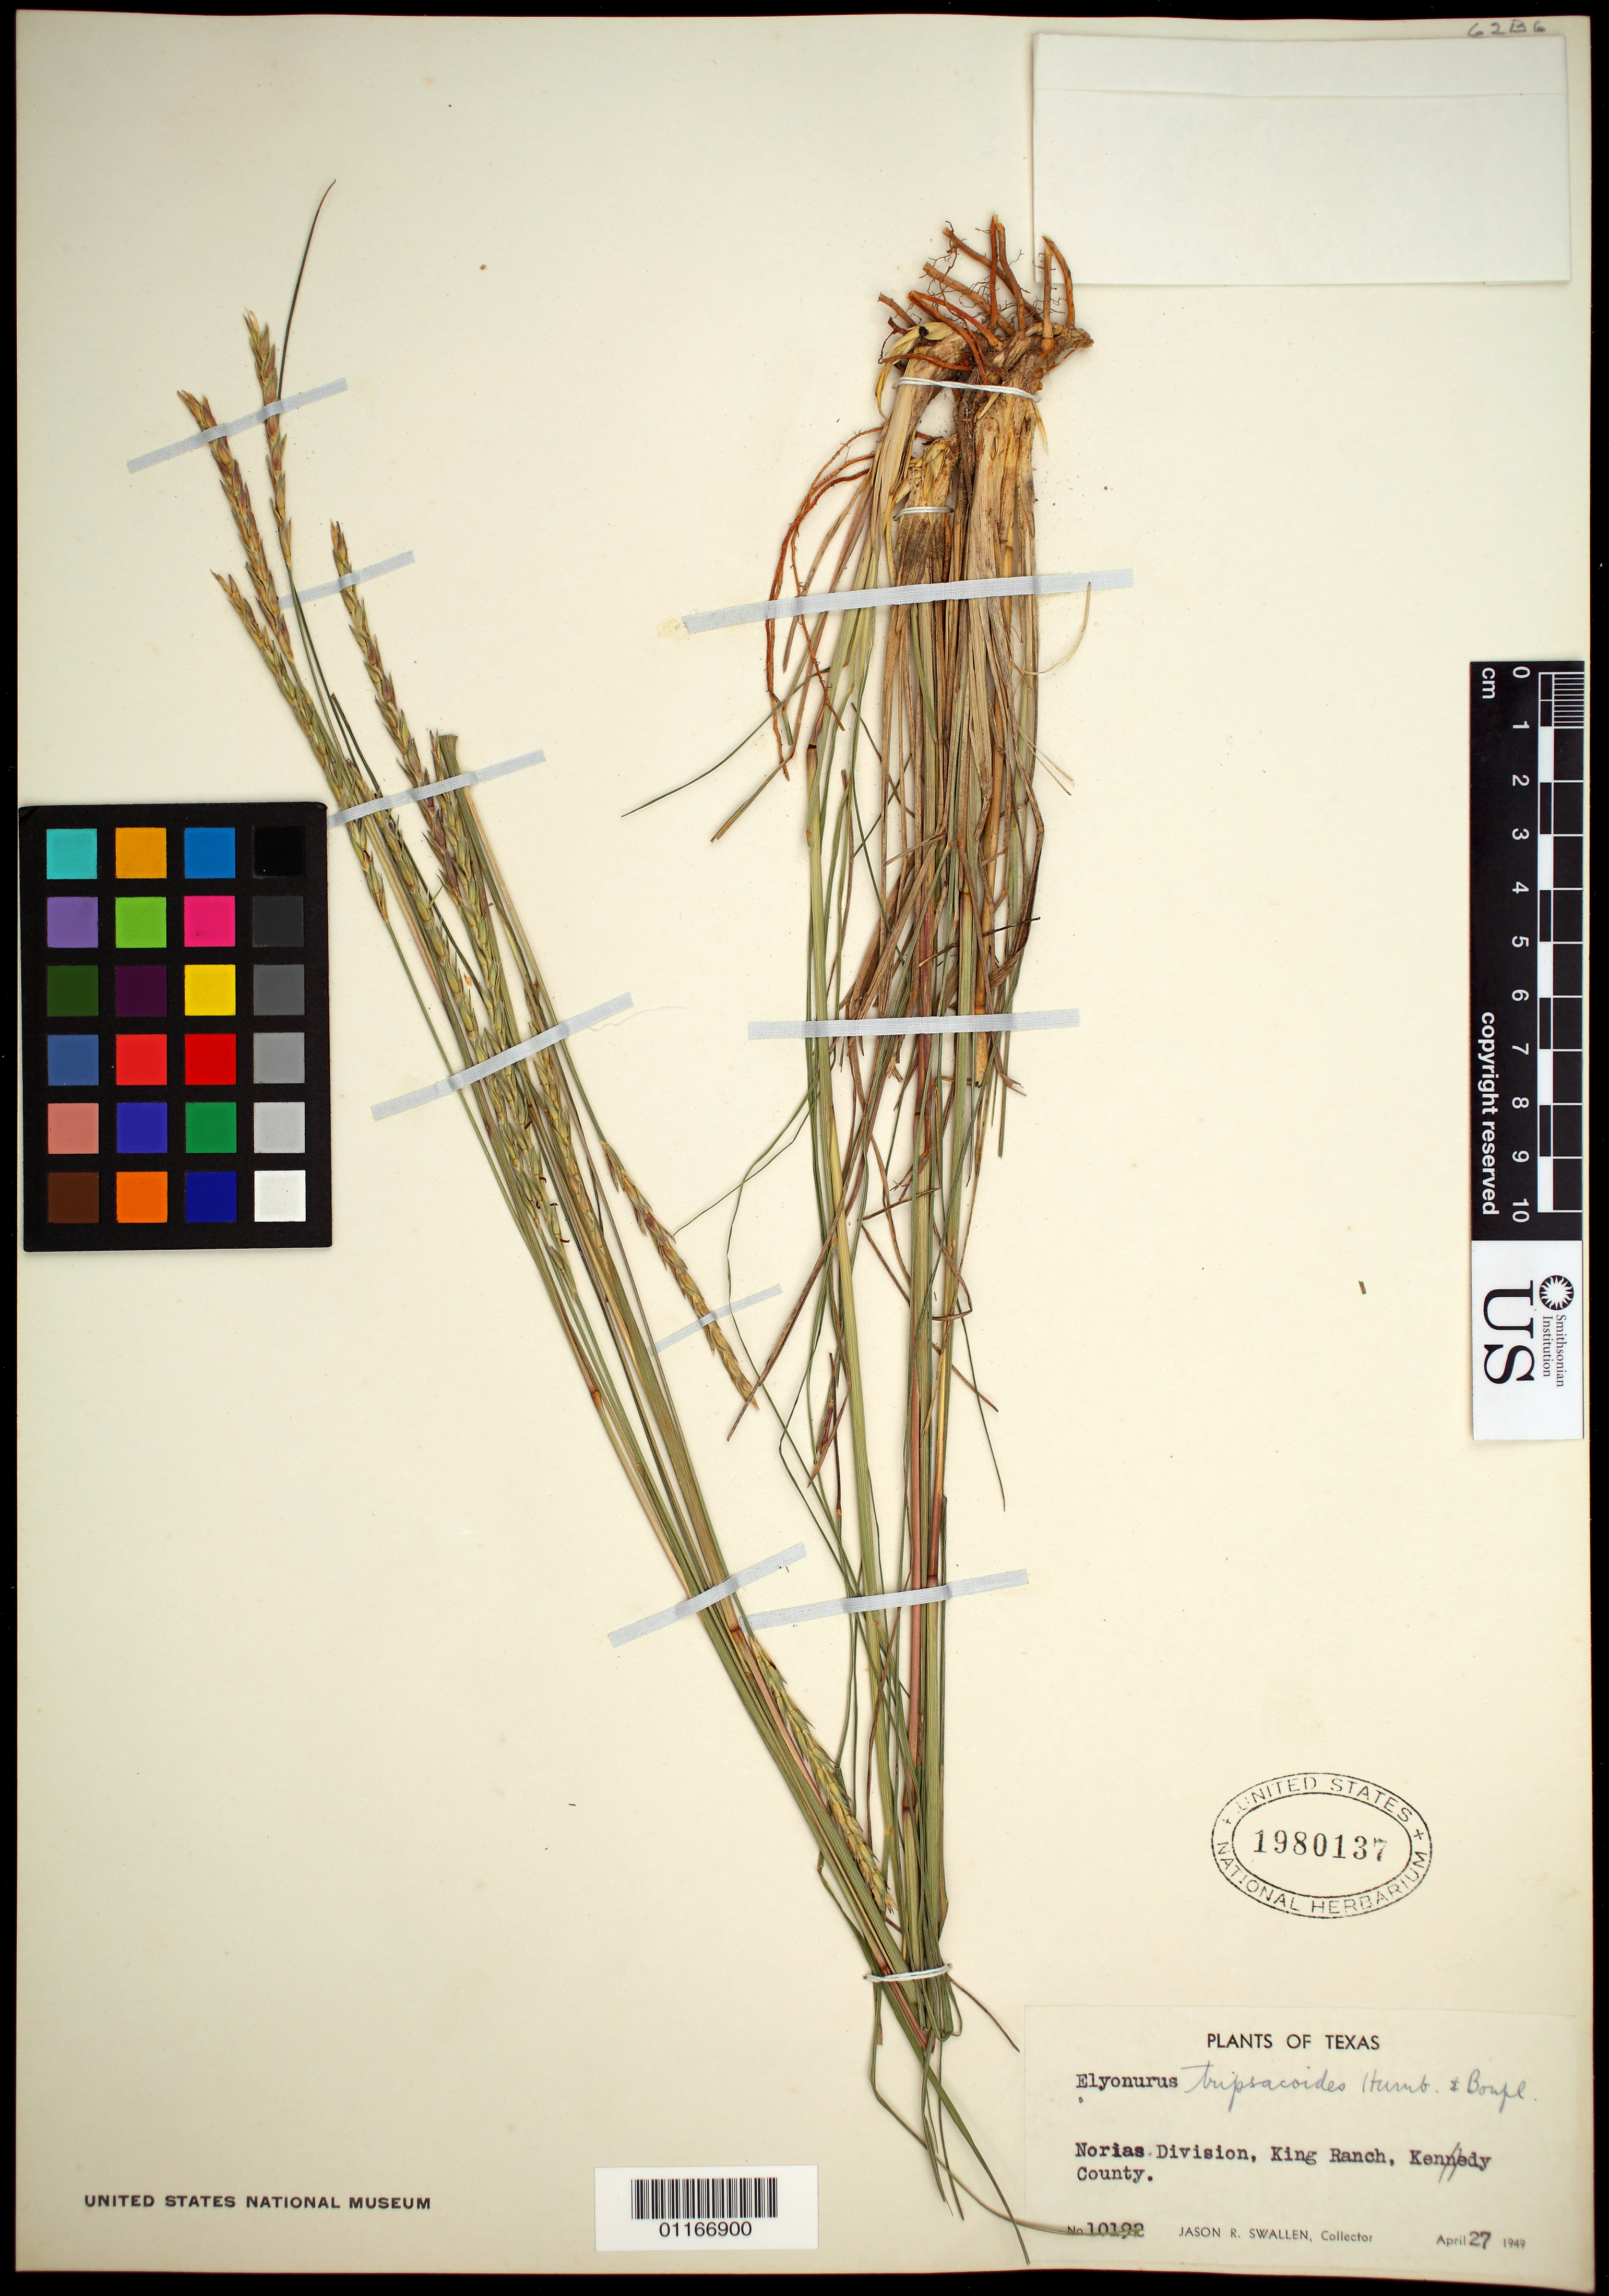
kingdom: Plantae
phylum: Tracheophyta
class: Liliopsida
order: Poales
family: Poaceae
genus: Elionurus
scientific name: Elionurus tripsacoides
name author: Humb. & Bonpl. ex Willd.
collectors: J. R. Swallen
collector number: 10192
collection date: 1949-04-27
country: United States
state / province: Texas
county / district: Kenedy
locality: Norina Division, King Ranch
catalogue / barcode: US 1980137